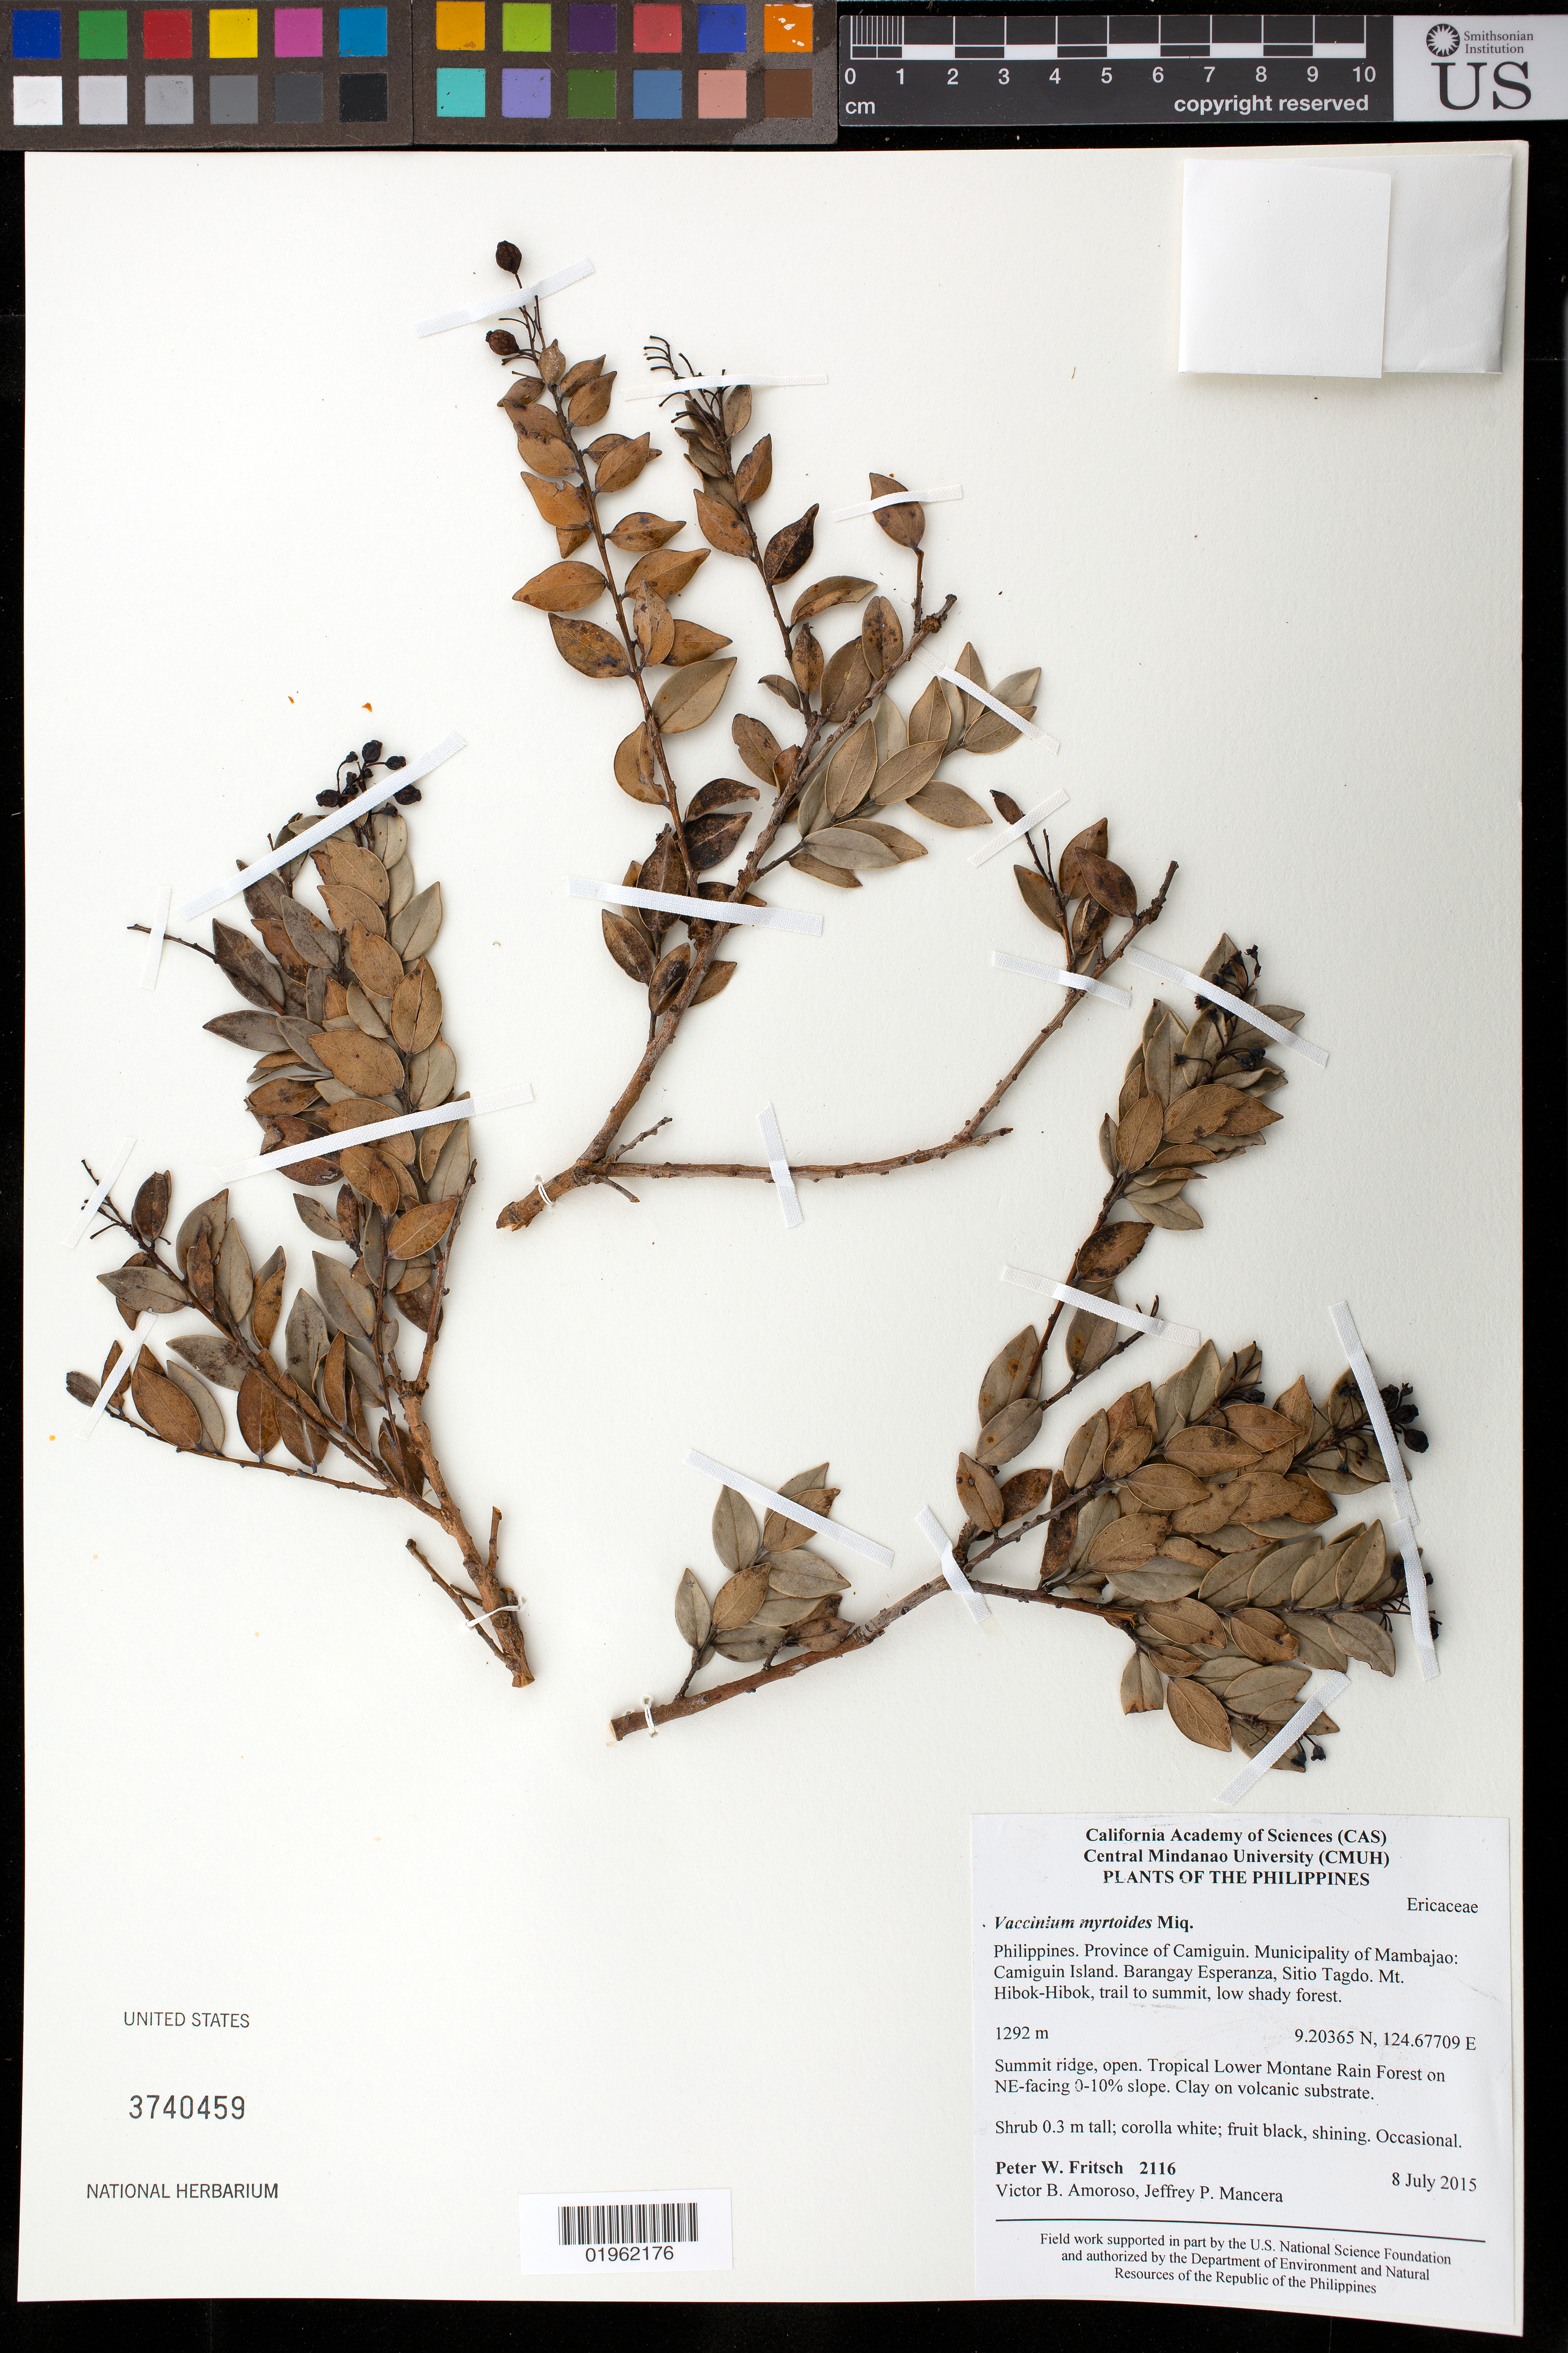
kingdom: Plantae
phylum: Tracheophyta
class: Magnoliopsida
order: Ericales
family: Ericaceae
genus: Vaccinium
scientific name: Vaccinium myrtoides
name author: Miq.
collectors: P. W. Fritsch, V. Amoroso, J. Mancera & J. Opiso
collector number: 2116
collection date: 2015-07-08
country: Philippines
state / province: Northern Mindanao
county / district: Camiguin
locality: Camiguin Island. Barangay Espanza, Sitio Tagdo, Mt. Hibok-Hibok, trail to summit, low shady forest.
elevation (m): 1292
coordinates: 9.20458 N, 124.67186 E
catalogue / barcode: US 3740459